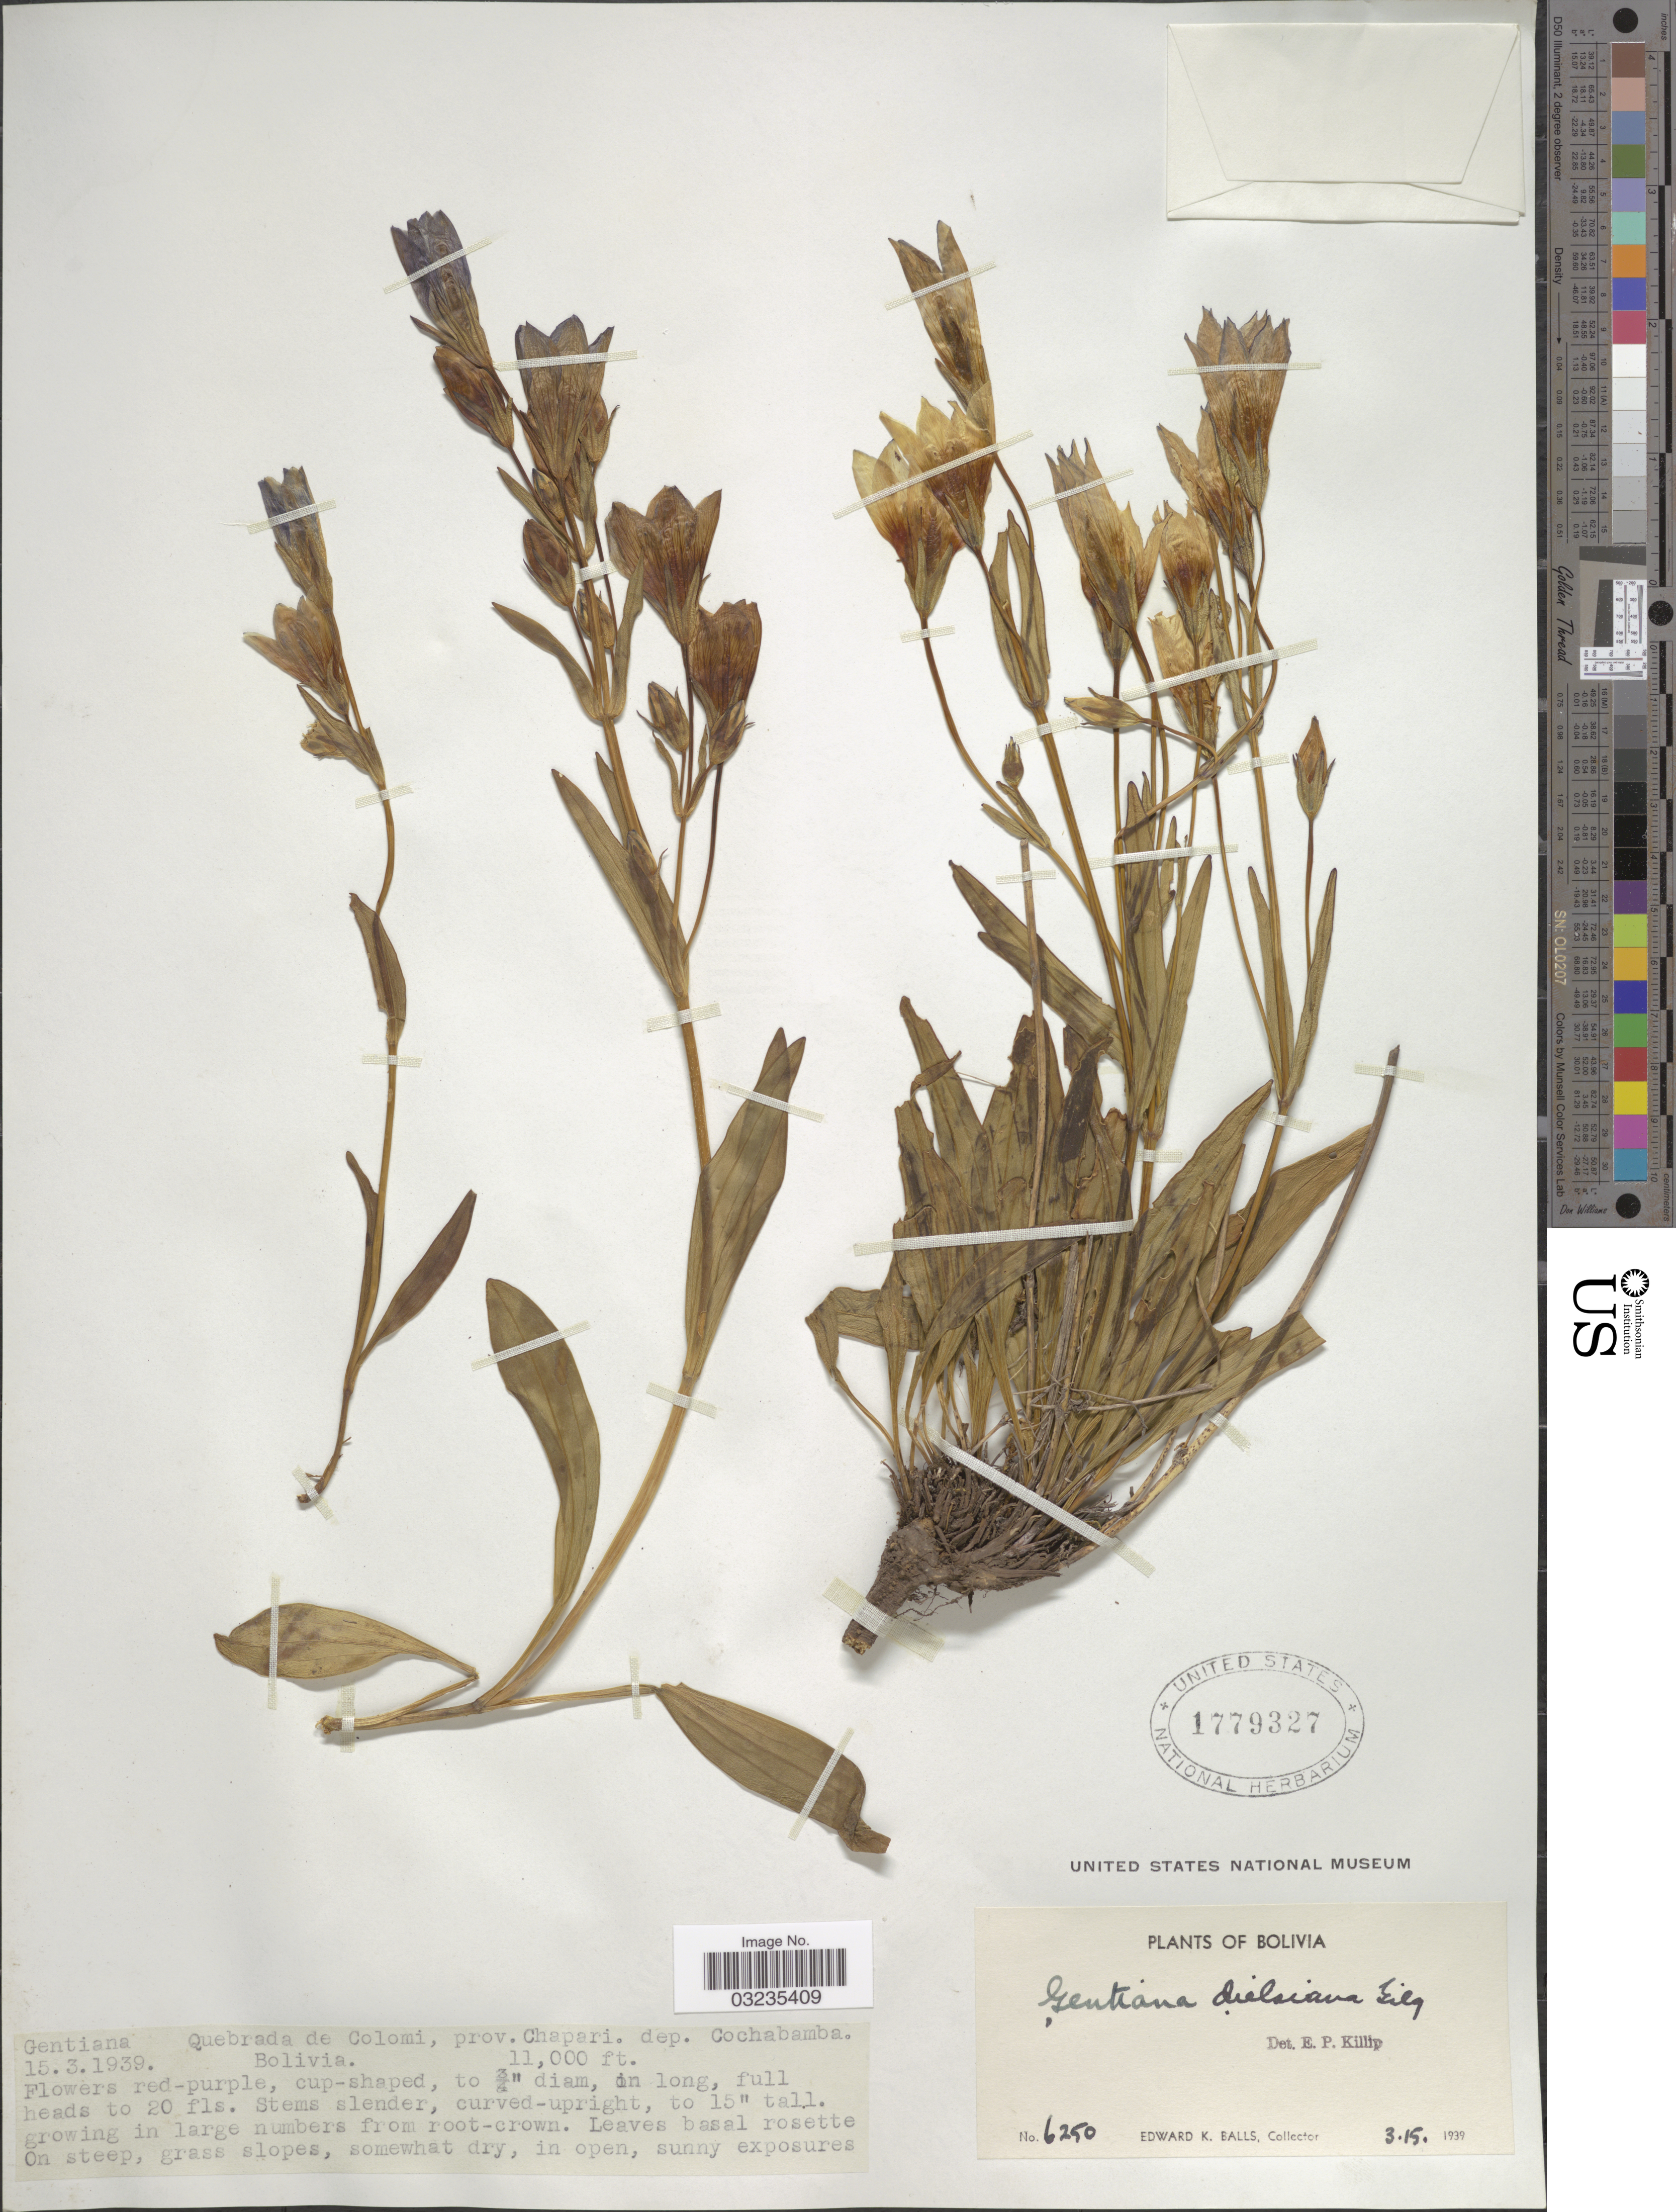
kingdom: Plantae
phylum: Tracheophyta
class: Magnoliopsida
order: Gentianales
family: Gentianaceae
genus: Gentiana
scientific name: Gentiana dielsiana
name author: Gilg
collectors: E. K. Balls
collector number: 6250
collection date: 1939-03-15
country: Bolivia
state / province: Cochabamba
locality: Quebrada de Colomi, prov. Chapari. dep. Cochabamba.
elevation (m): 3353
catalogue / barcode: US 1779327